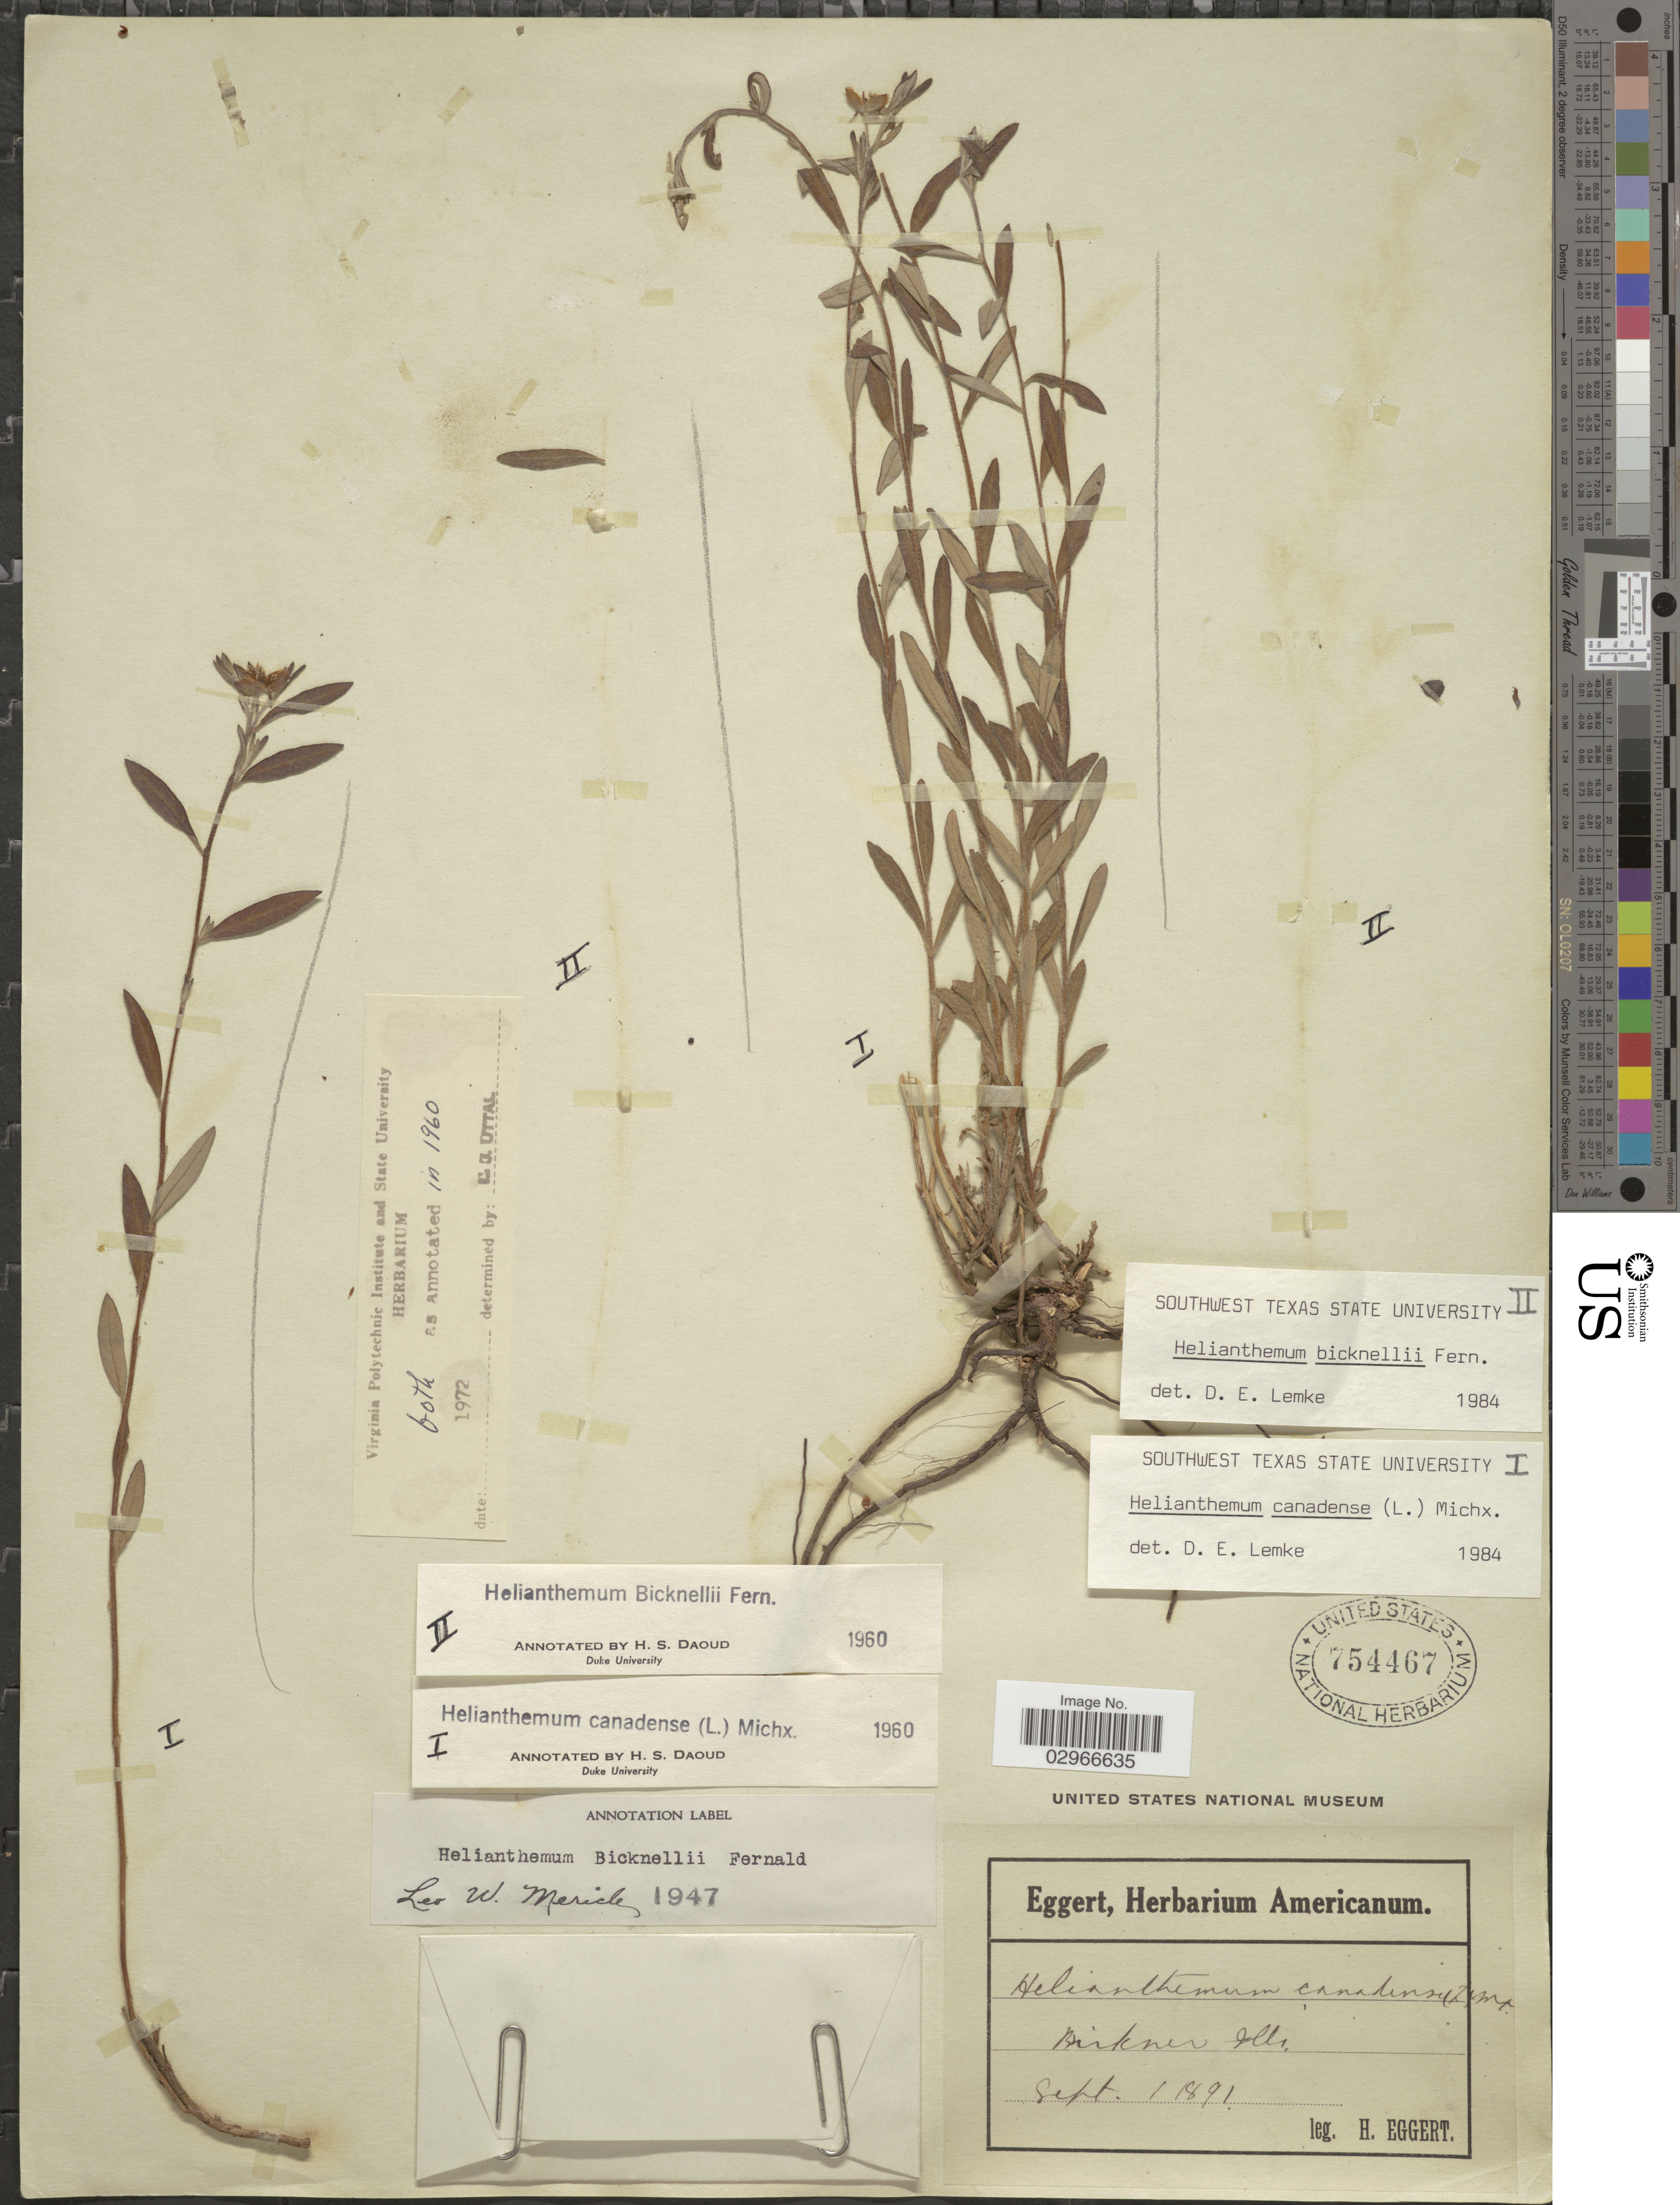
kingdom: Plantae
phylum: Tracheophyta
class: Magnoliopsida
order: Malvales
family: Cistaceae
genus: Helianthemum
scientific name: Helianthemum canadense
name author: (L.) Michx.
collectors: H. Eggert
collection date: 1891-09-01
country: United States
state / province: Illinois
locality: Birkner.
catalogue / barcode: US 754467